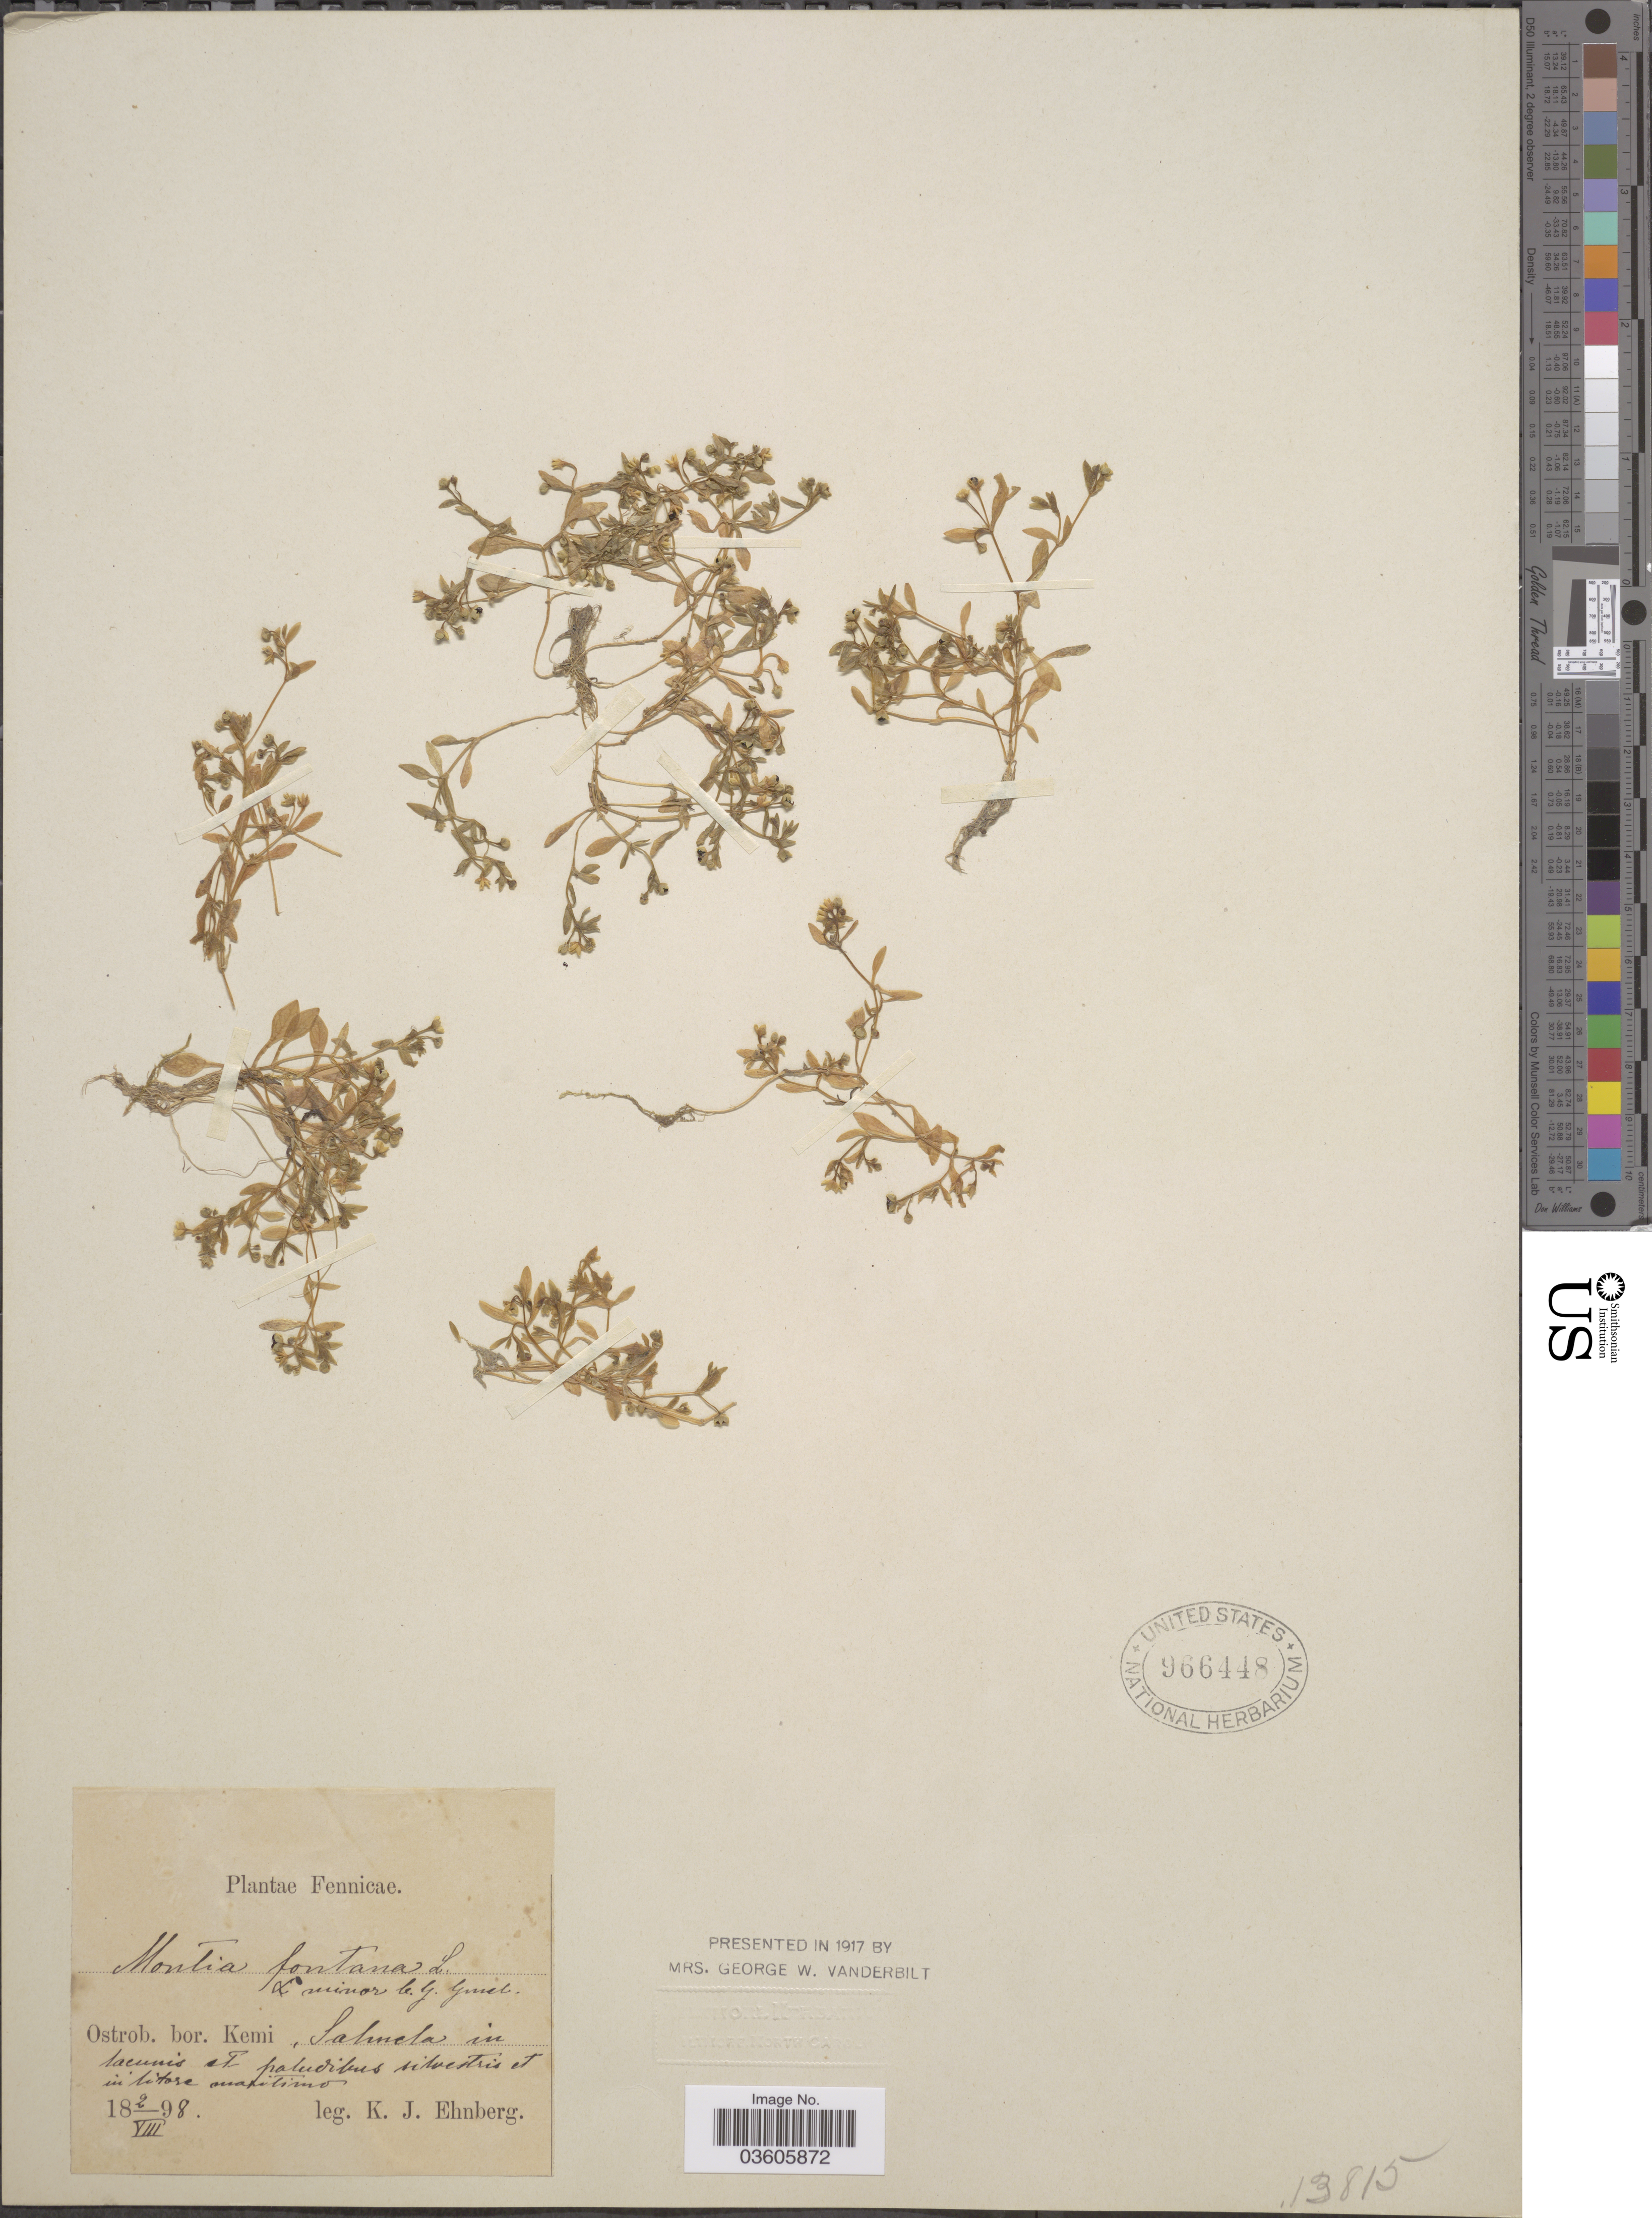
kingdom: Plantae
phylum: Tracheophyta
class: Magnoliopsida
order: Caryophyllales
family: Montiaceae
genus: Montia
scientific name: Montia fontana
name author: L.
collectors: K. Ehnberg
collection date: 1898-08-02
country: Finland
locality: Ostrob. bor. Kemi, Salmela in lacunis.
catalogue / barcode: US 966448